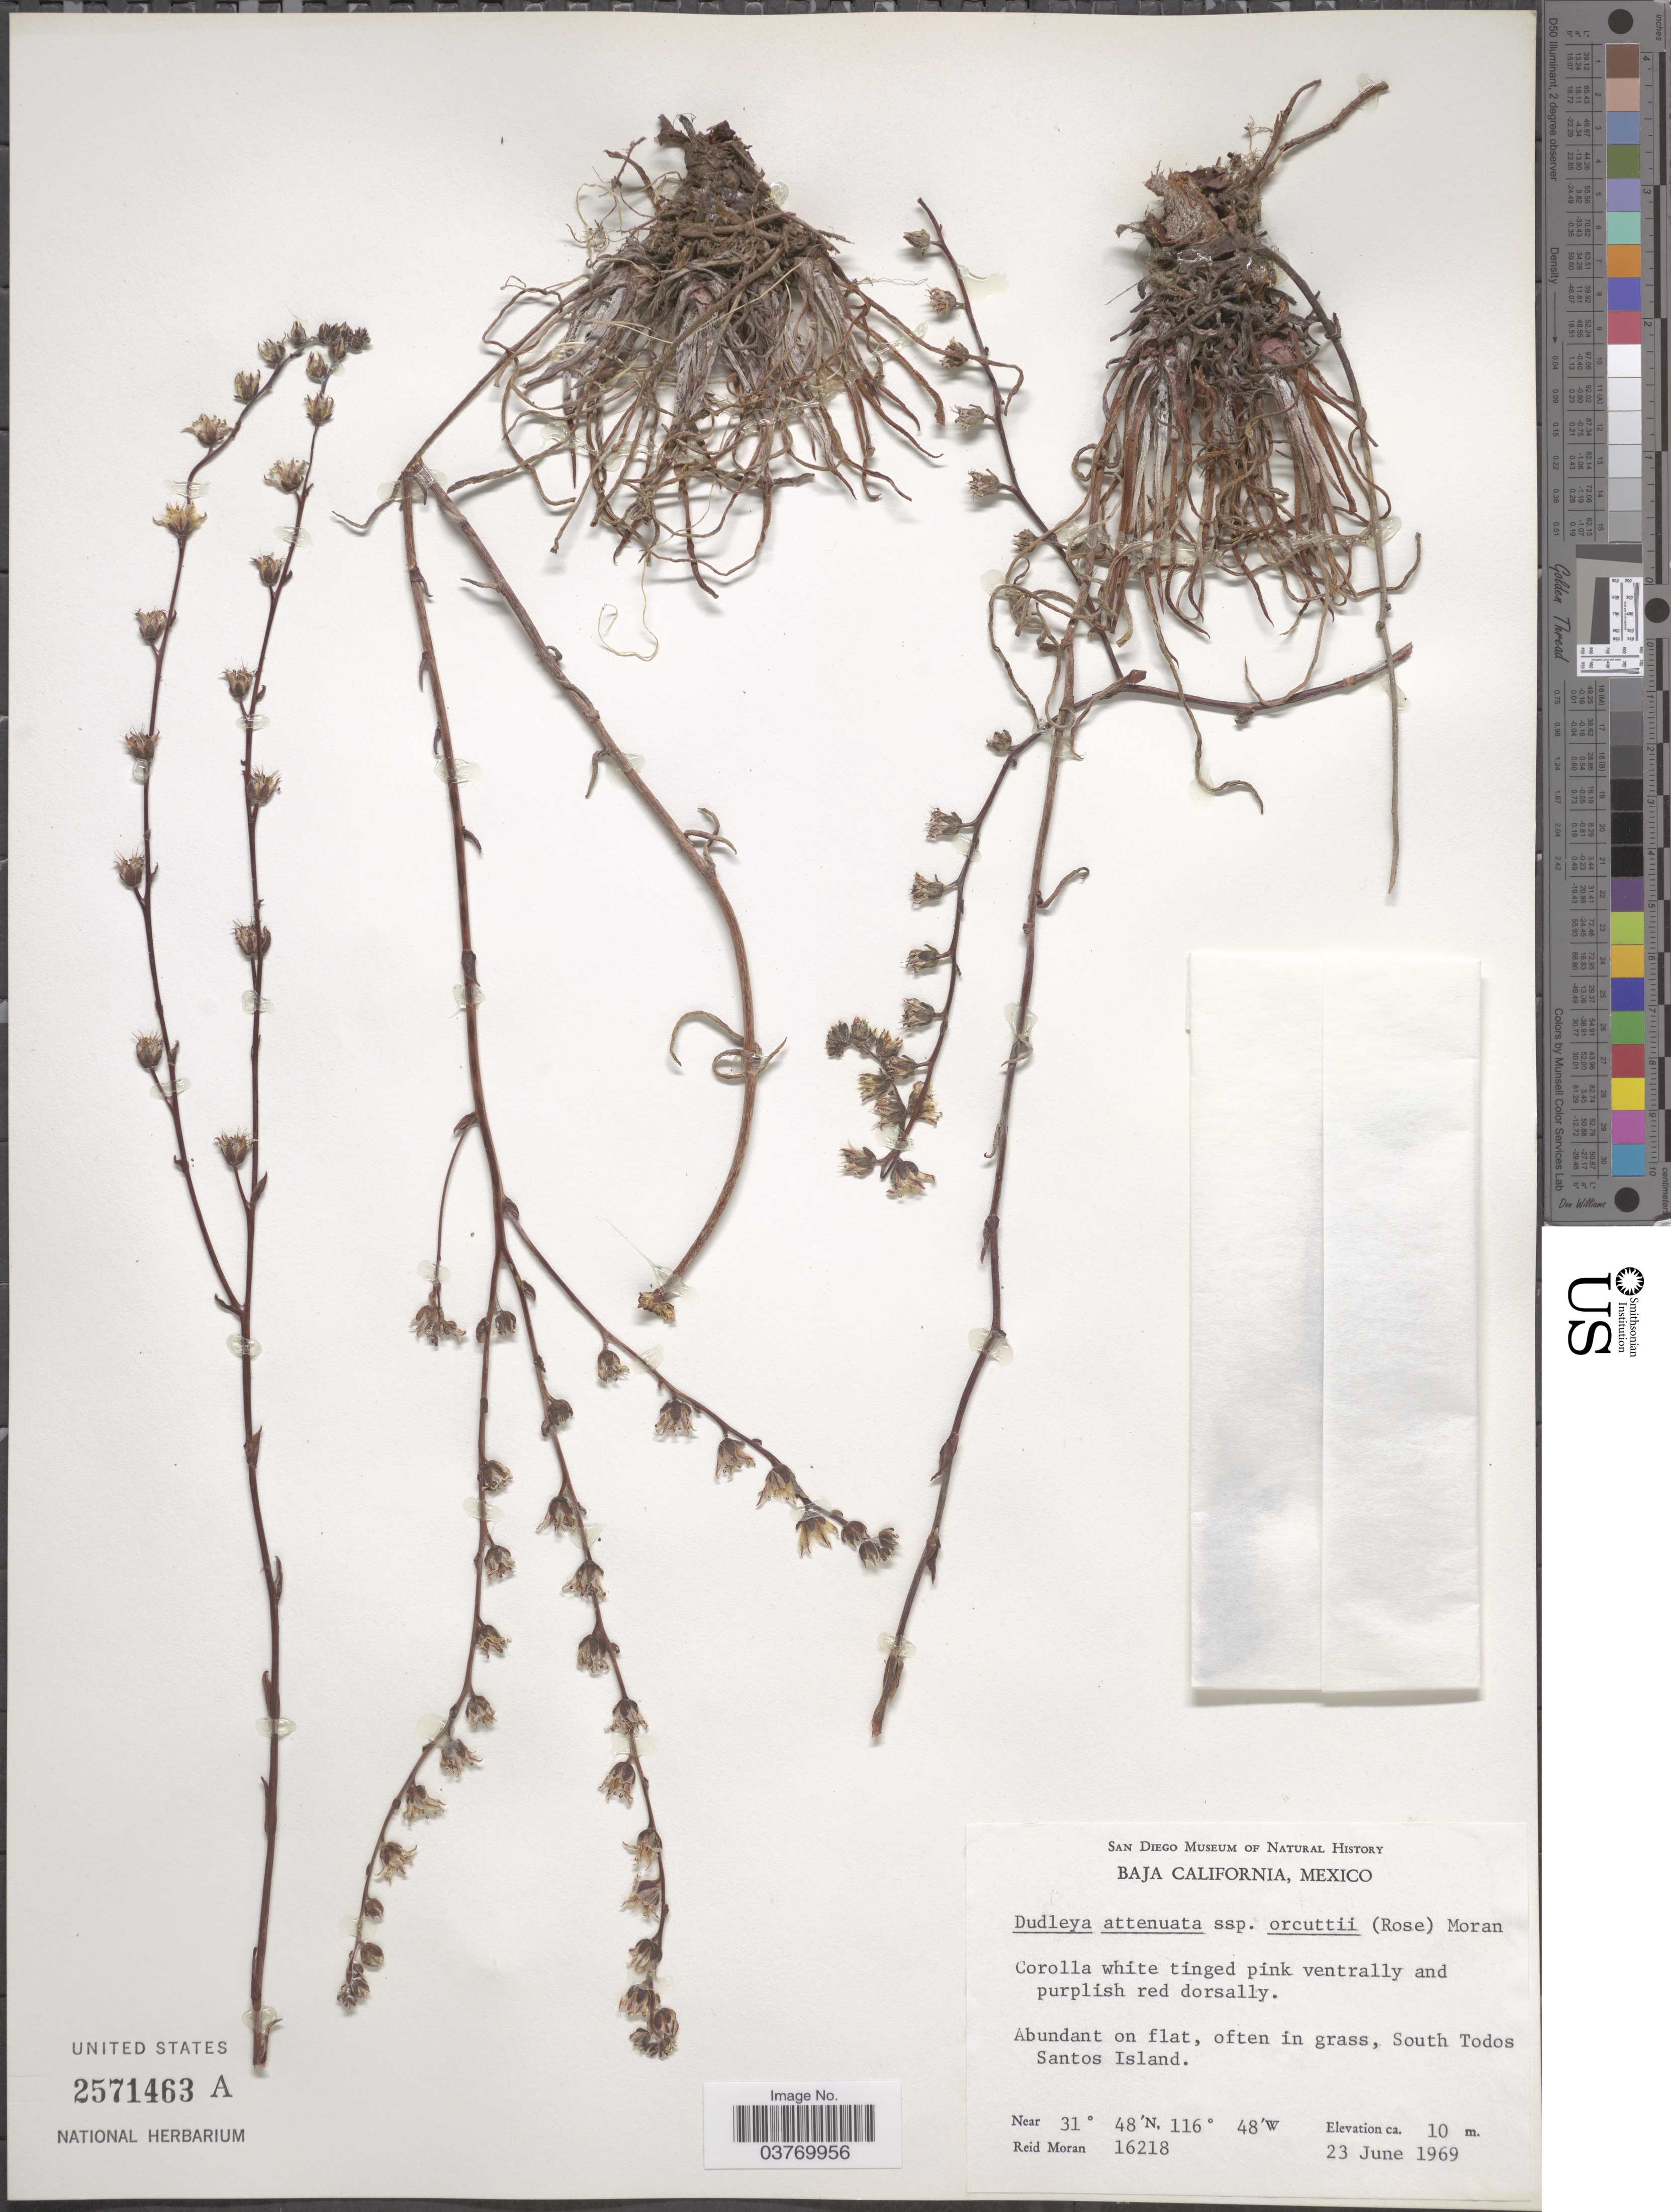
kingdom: Plantae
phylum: Tracheophyta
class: Magnoliopsida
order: Saxifragales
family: Crassulaceae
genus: Dudleya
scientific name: Dudleya attenuata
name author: (S. Watson) Moran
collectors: R. V. Moran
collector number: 16218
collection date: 1969-06-23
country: Mexico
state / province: Baja California Norte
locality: South Todos Santos Island.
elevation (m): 10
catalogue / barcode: US 2571463A